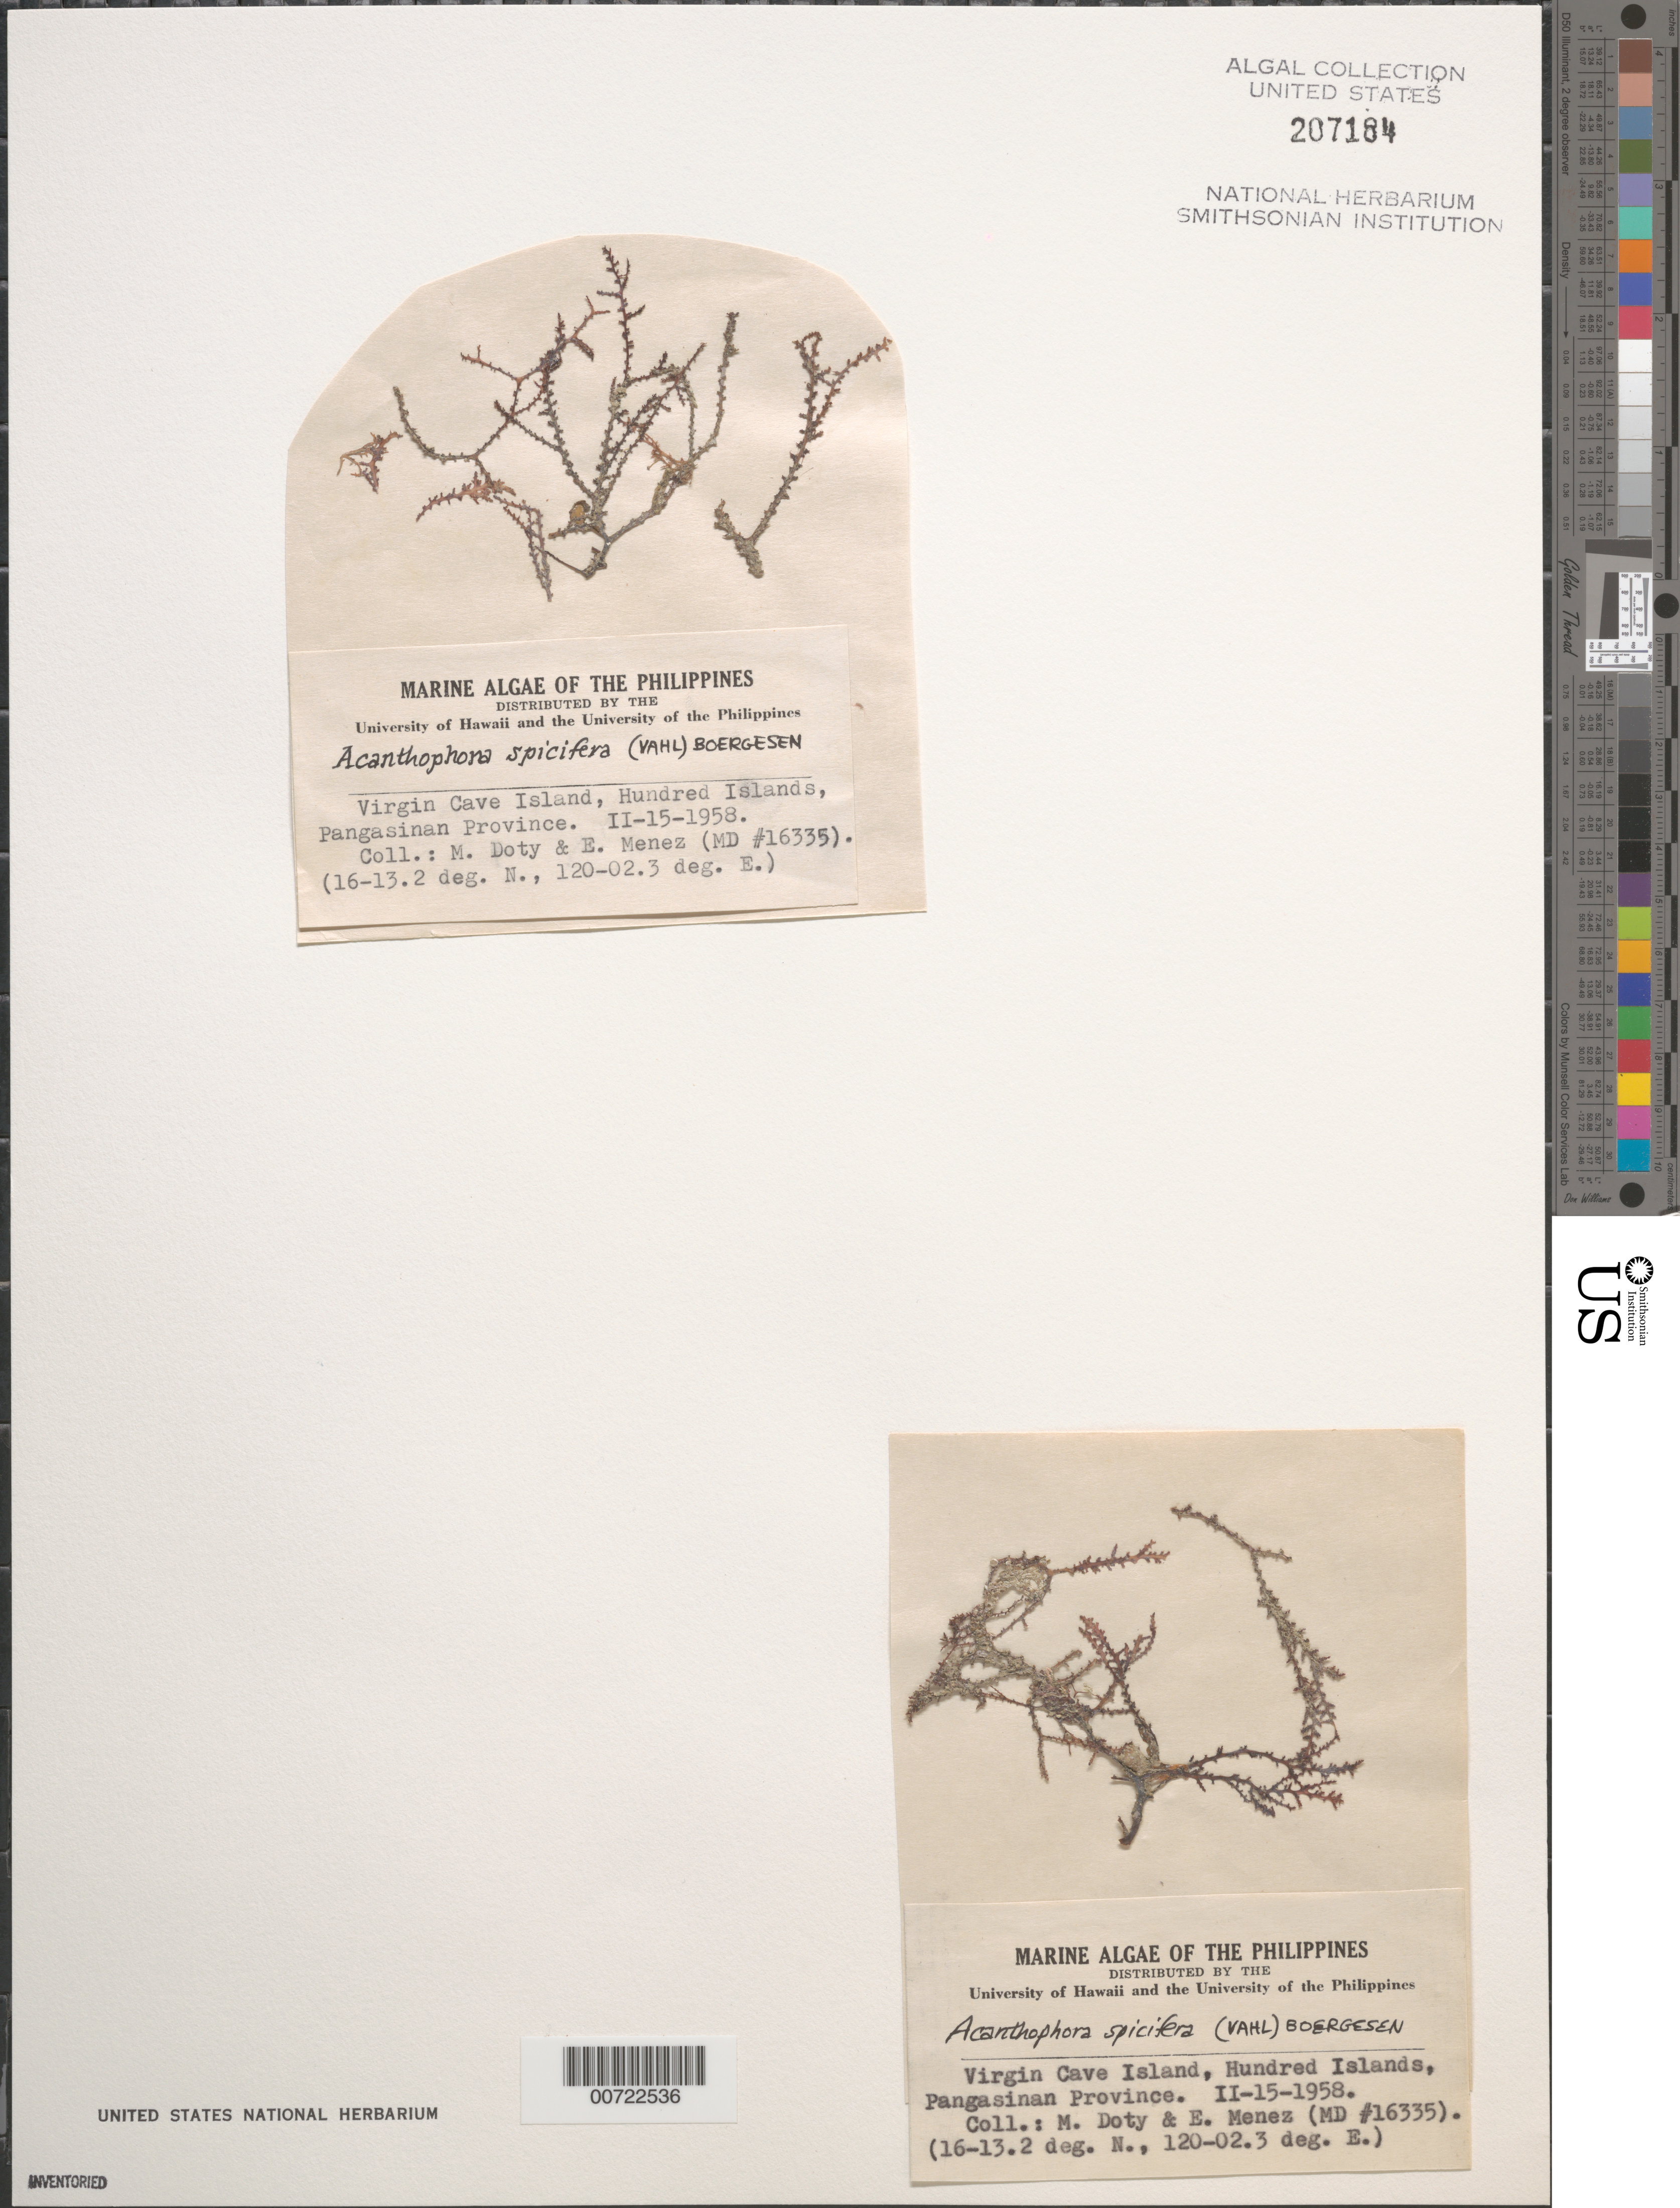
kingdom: Plantae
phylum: Rhodophyta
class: Florideophyceae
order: Ceramiales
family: Rhodomelaceae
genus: Acanthophora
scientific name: Acanthophora spicifera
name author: (Vahl) Børgesen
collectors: M. S. Doty & Meñez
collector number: MSD 16335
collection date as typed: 15 Feb 1958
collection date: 1958-02-15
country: Philippines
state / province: Ilocos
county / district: Pangasinan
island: Virgin Cave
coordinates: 16-13.2 deg. N., 120-02.3 deg. E.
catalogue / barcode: US 207184